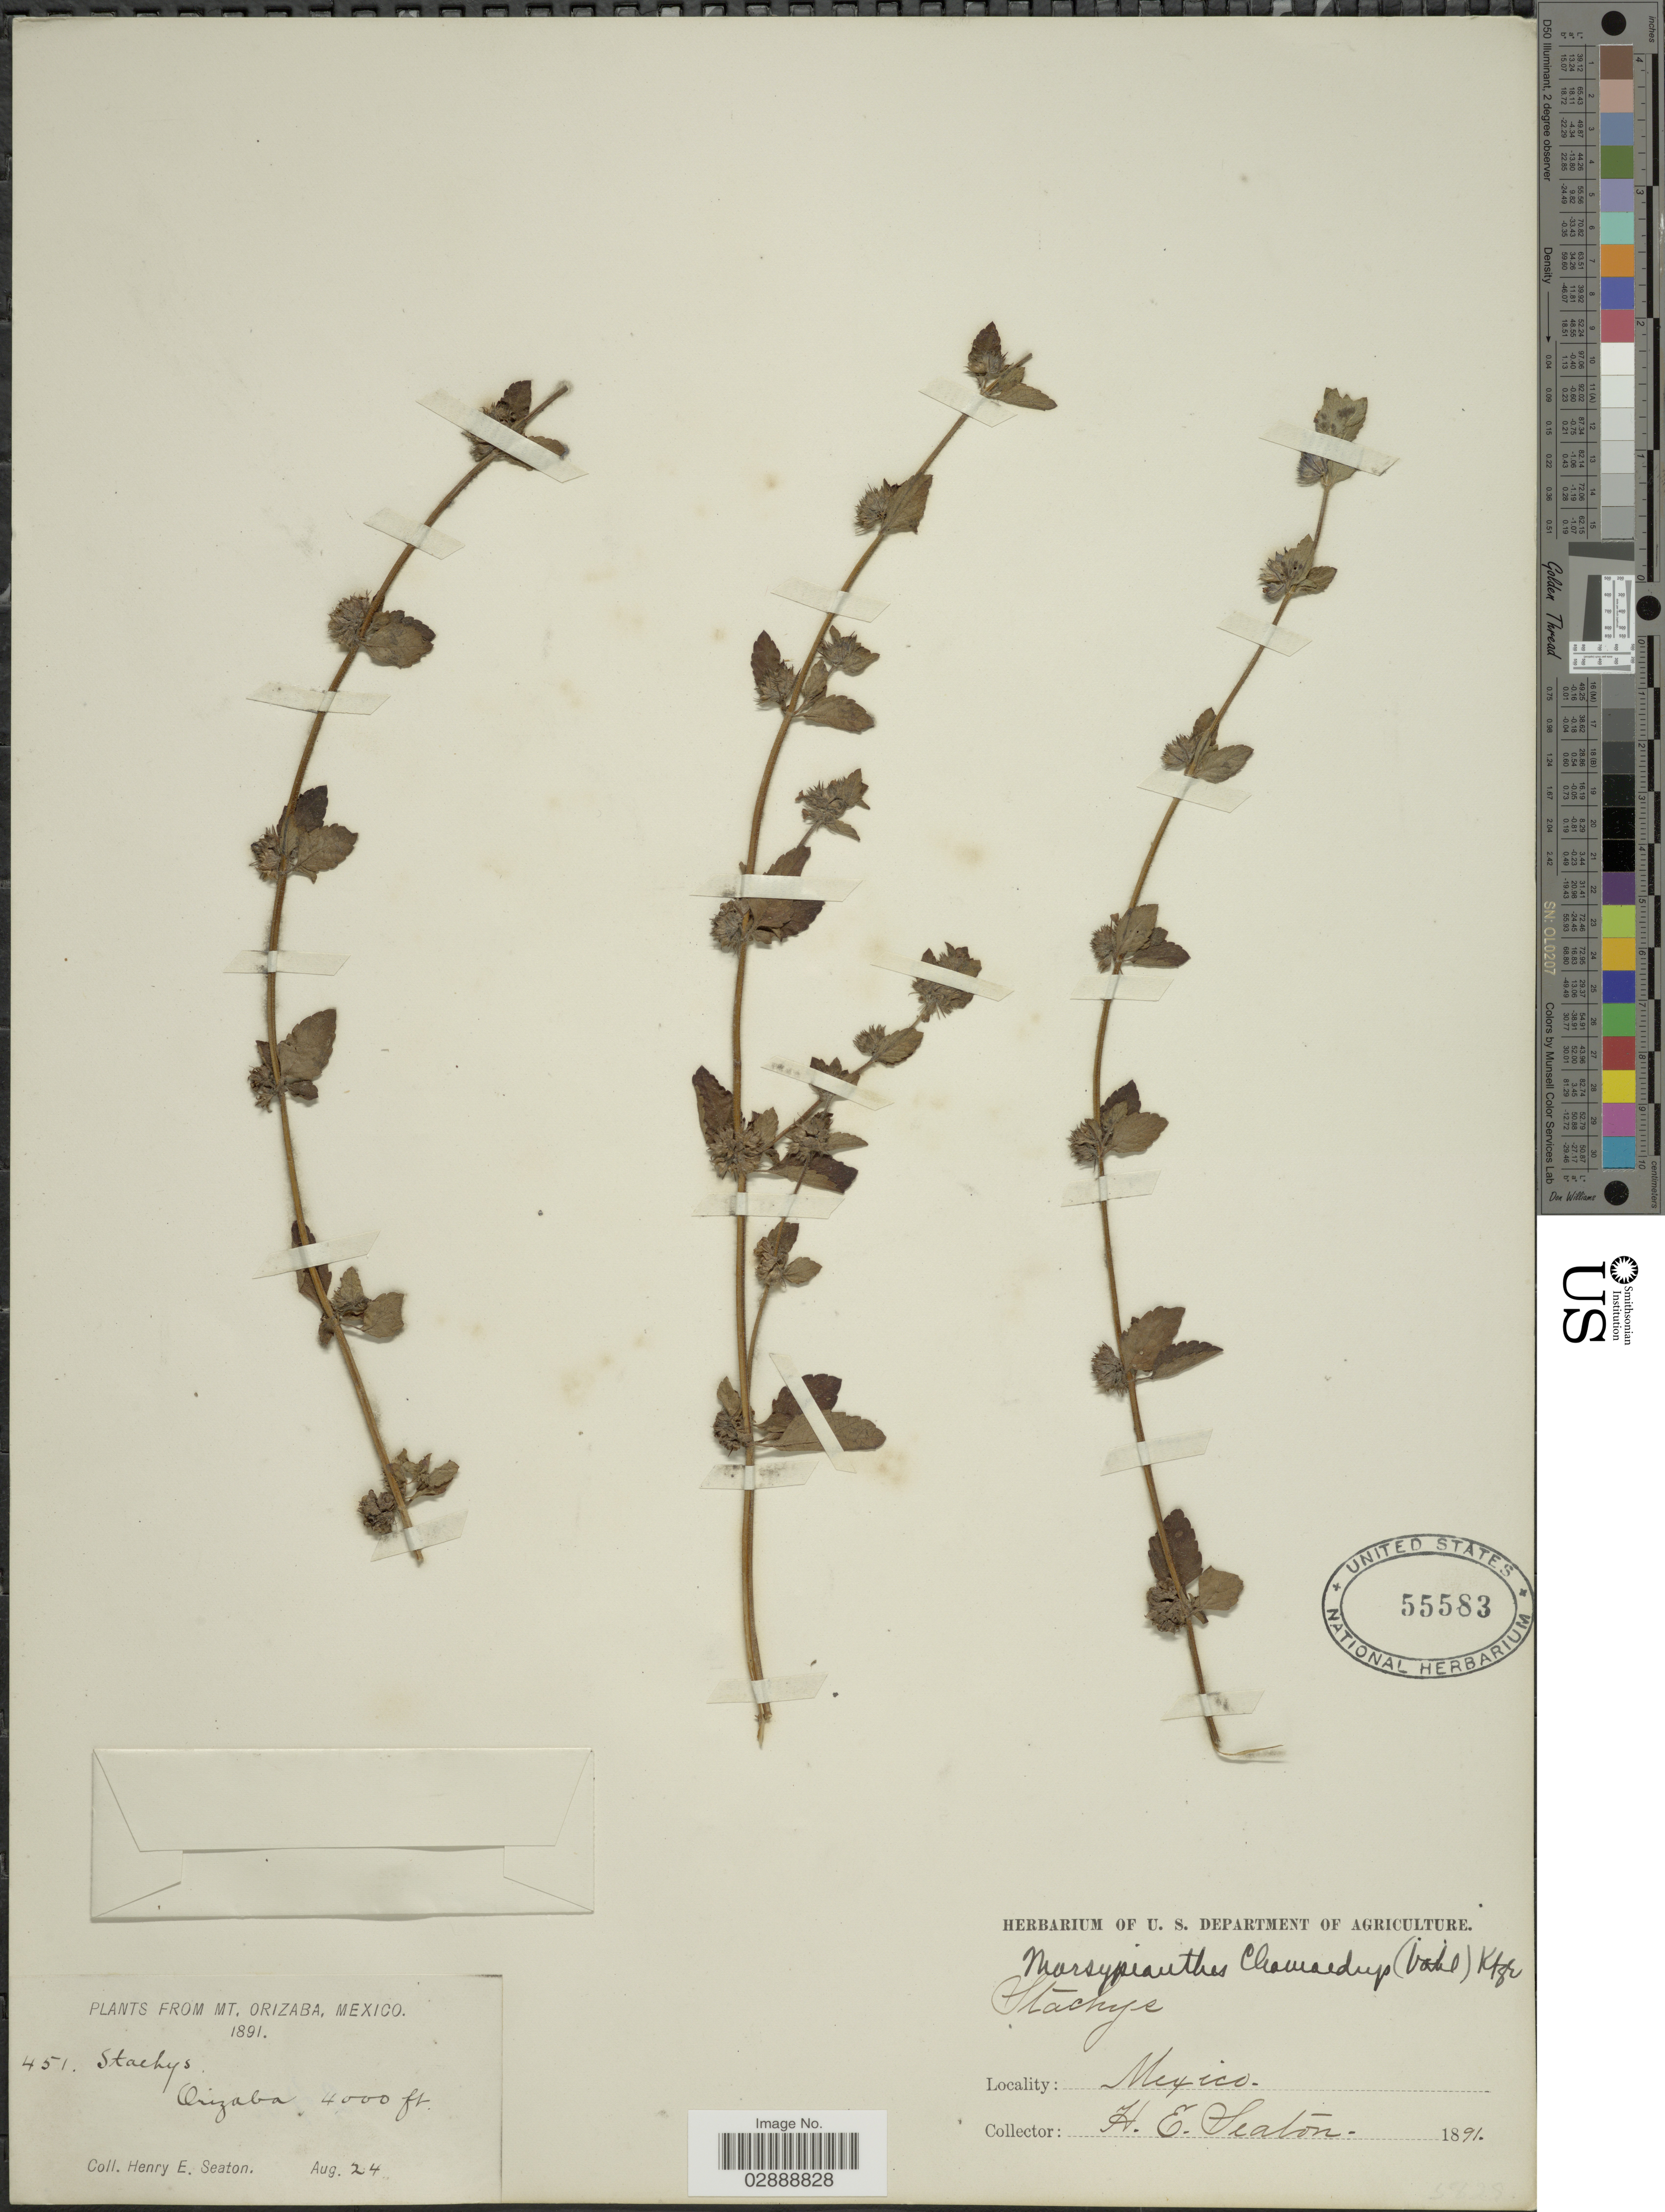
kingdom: Plantae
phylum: Tracheophyta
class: Magnoliopsida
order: Lamiales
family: Lamiaceae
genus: Marsypianthes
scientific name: Marsypianthes chamaedrys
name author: (Vahl) Kuntze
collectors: H. E. Seaton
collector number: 451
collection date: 1891-08-24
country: Mexico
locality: Mt. Orizaba. Orizaba.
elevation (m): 1219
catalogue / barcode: US 55583